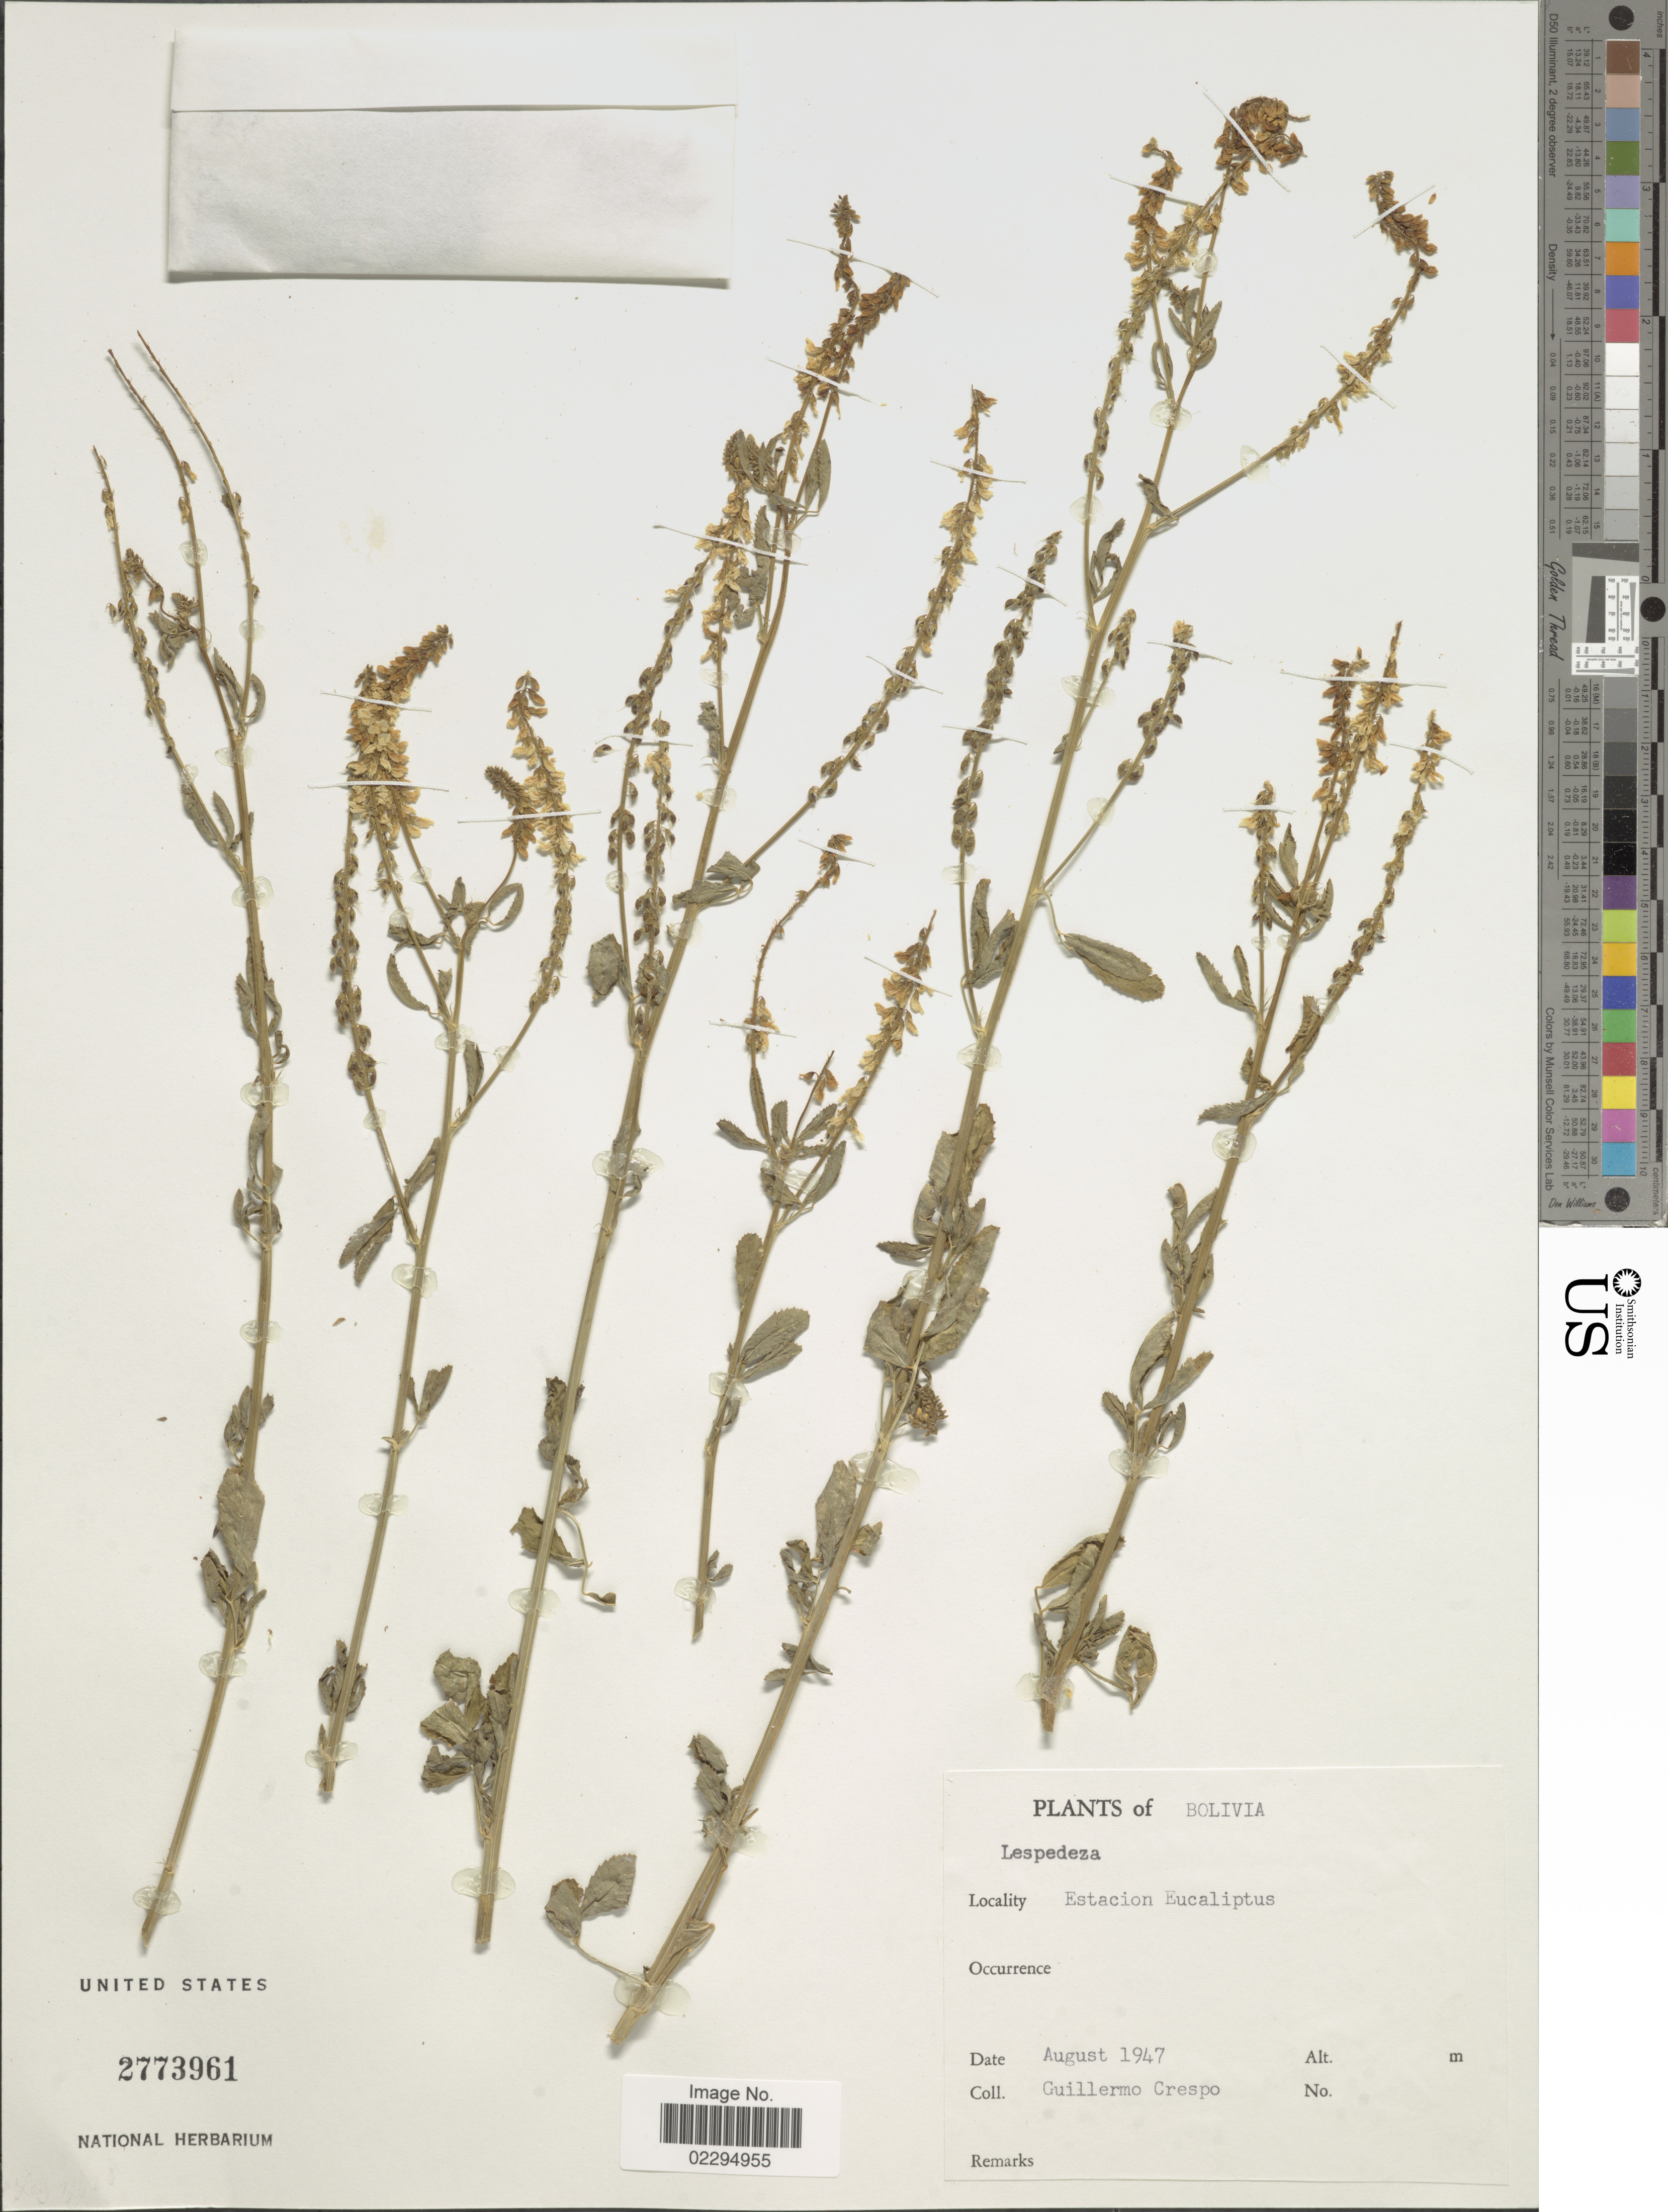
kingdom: Plantae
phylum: Tracheophyta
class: Magnoliopsida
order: Fabales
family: Fabaceae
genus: Melilotus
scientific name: Melilotus sp.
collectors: G. Crespo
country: Bolivia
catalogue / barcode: US 2773961